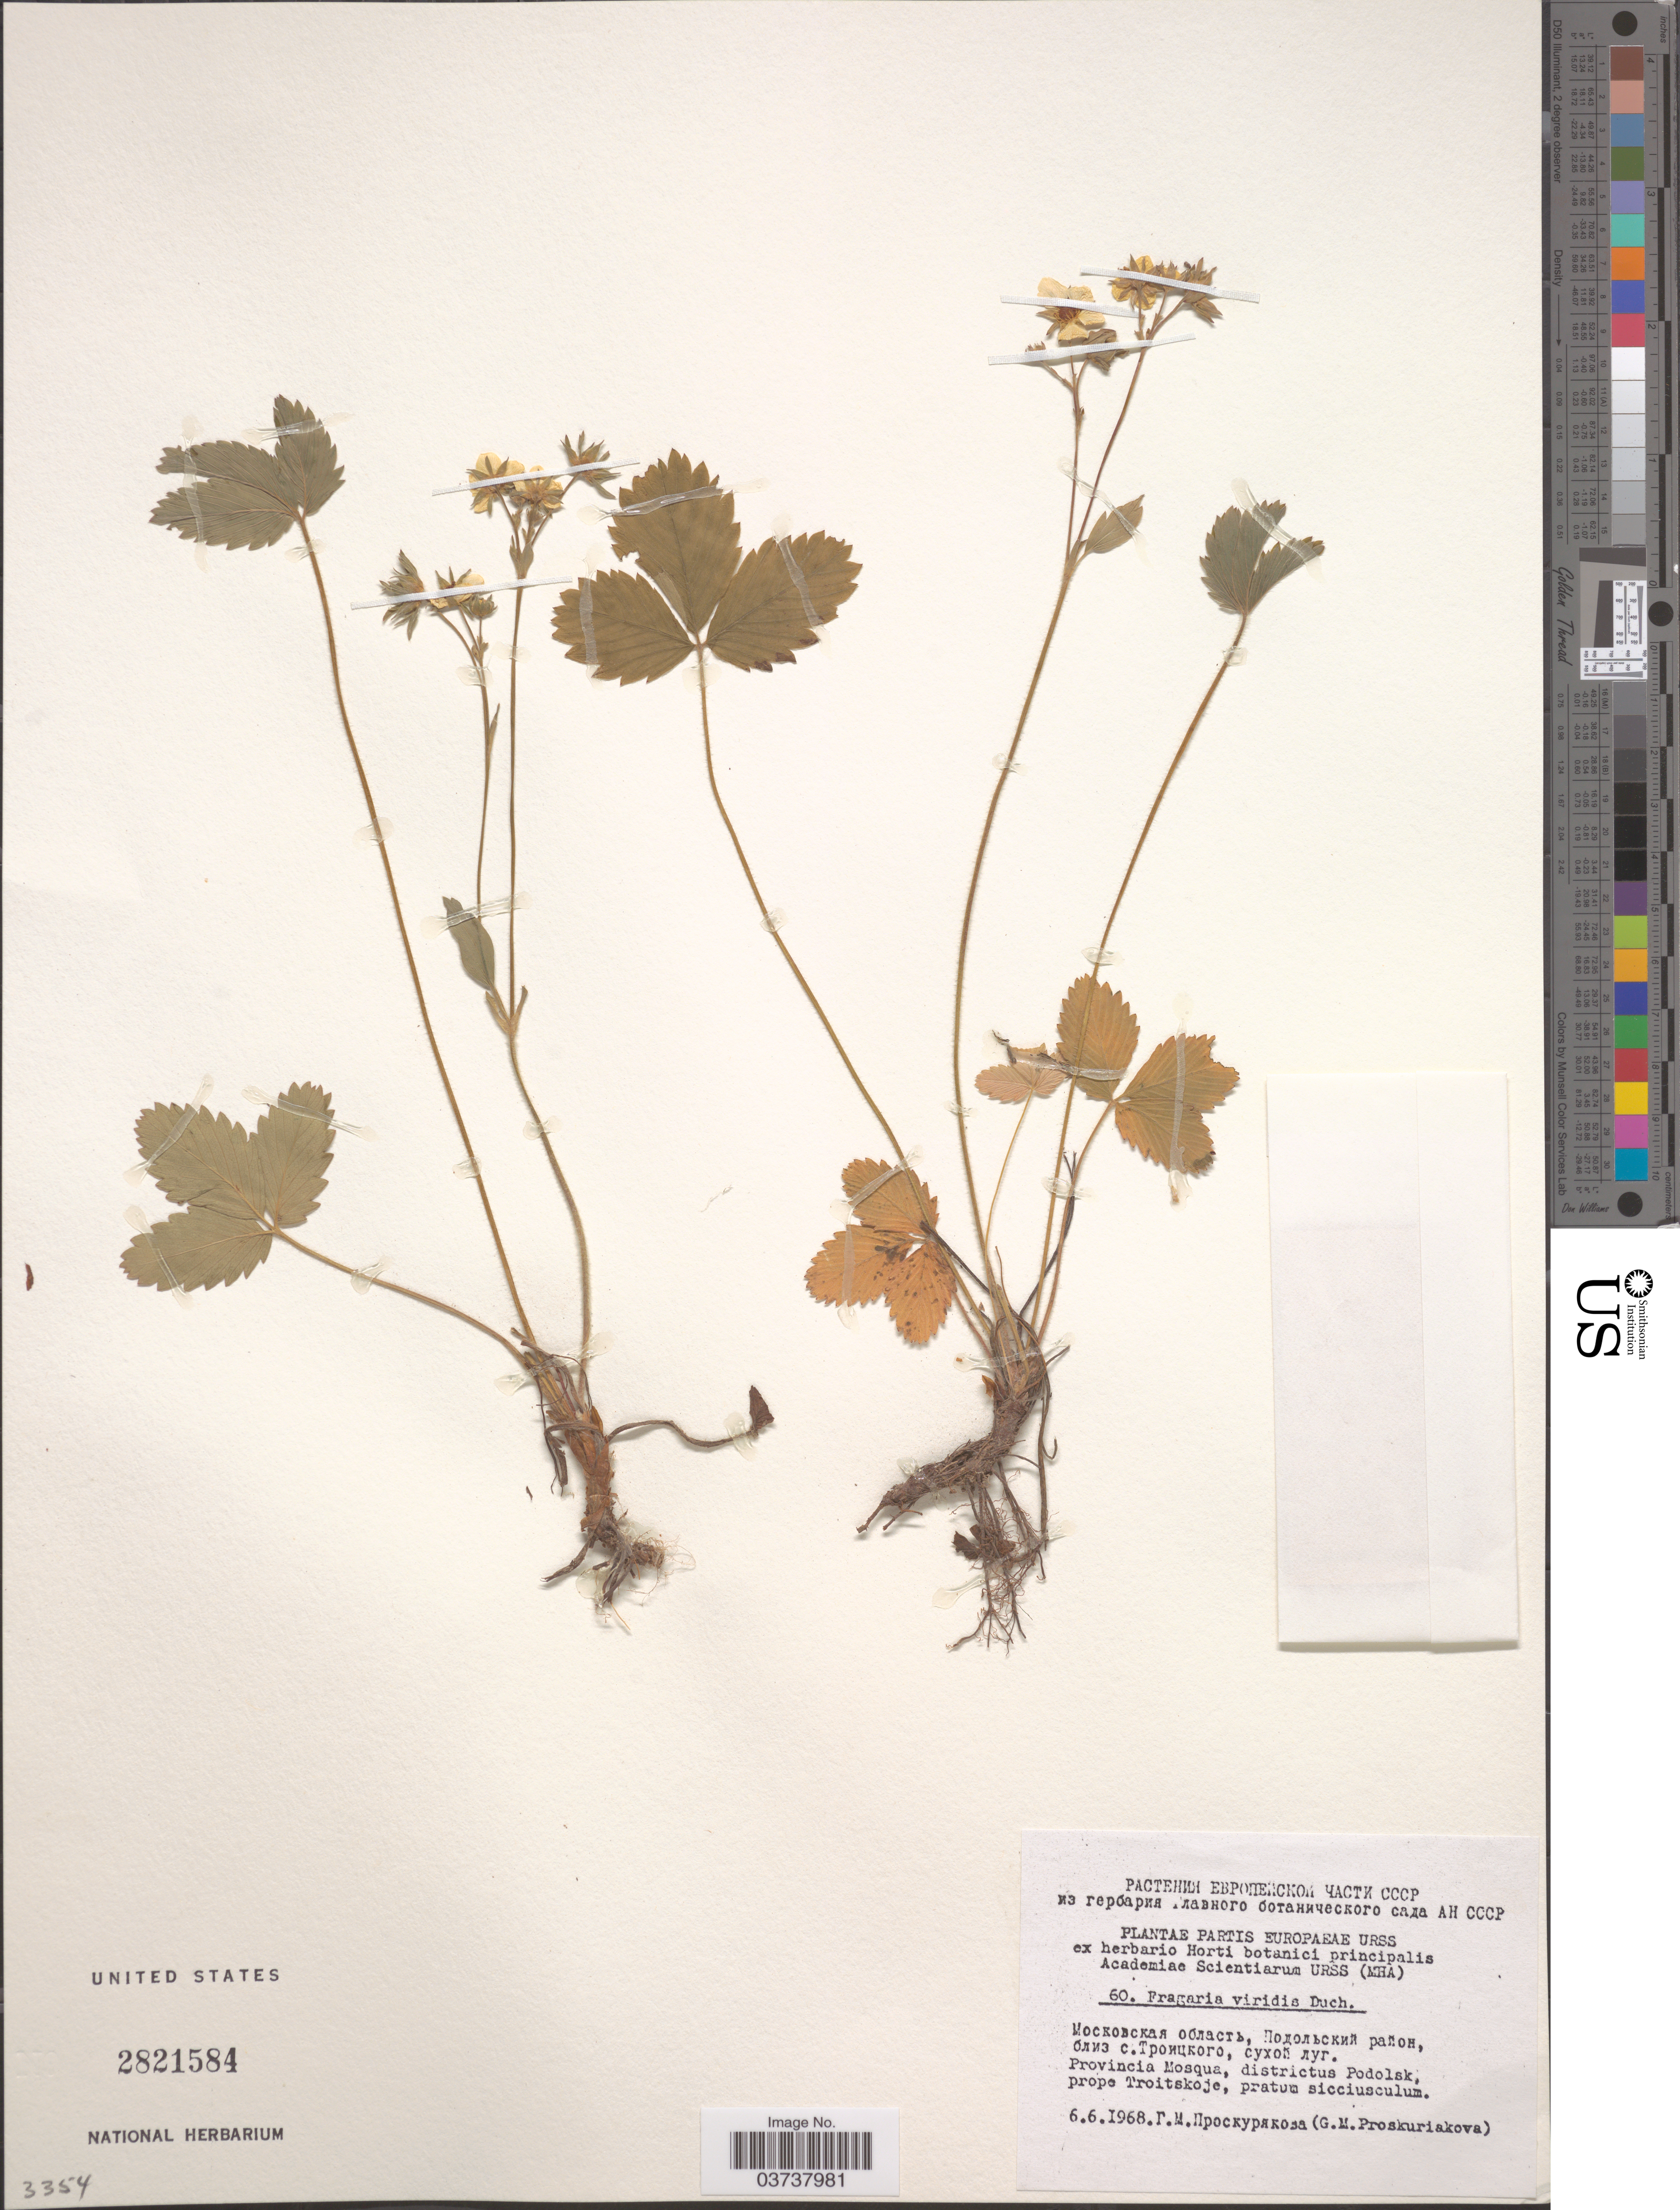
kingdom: Plantae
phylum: Tracheophyta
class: Magnoliopsida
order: Rosales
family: Rosaceae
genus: Fragaria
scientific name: Fragaria viridis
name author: Duch.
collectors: G. Proskuriakova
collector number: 60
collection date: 1968-06-06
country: Russian Federation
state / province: Moscow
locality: Partis Europaeae URSS. X. Provincia Mosqua, districtus Podolsk, prope Troitskoje, pratum sicciusculum.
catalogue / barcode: US 2821584